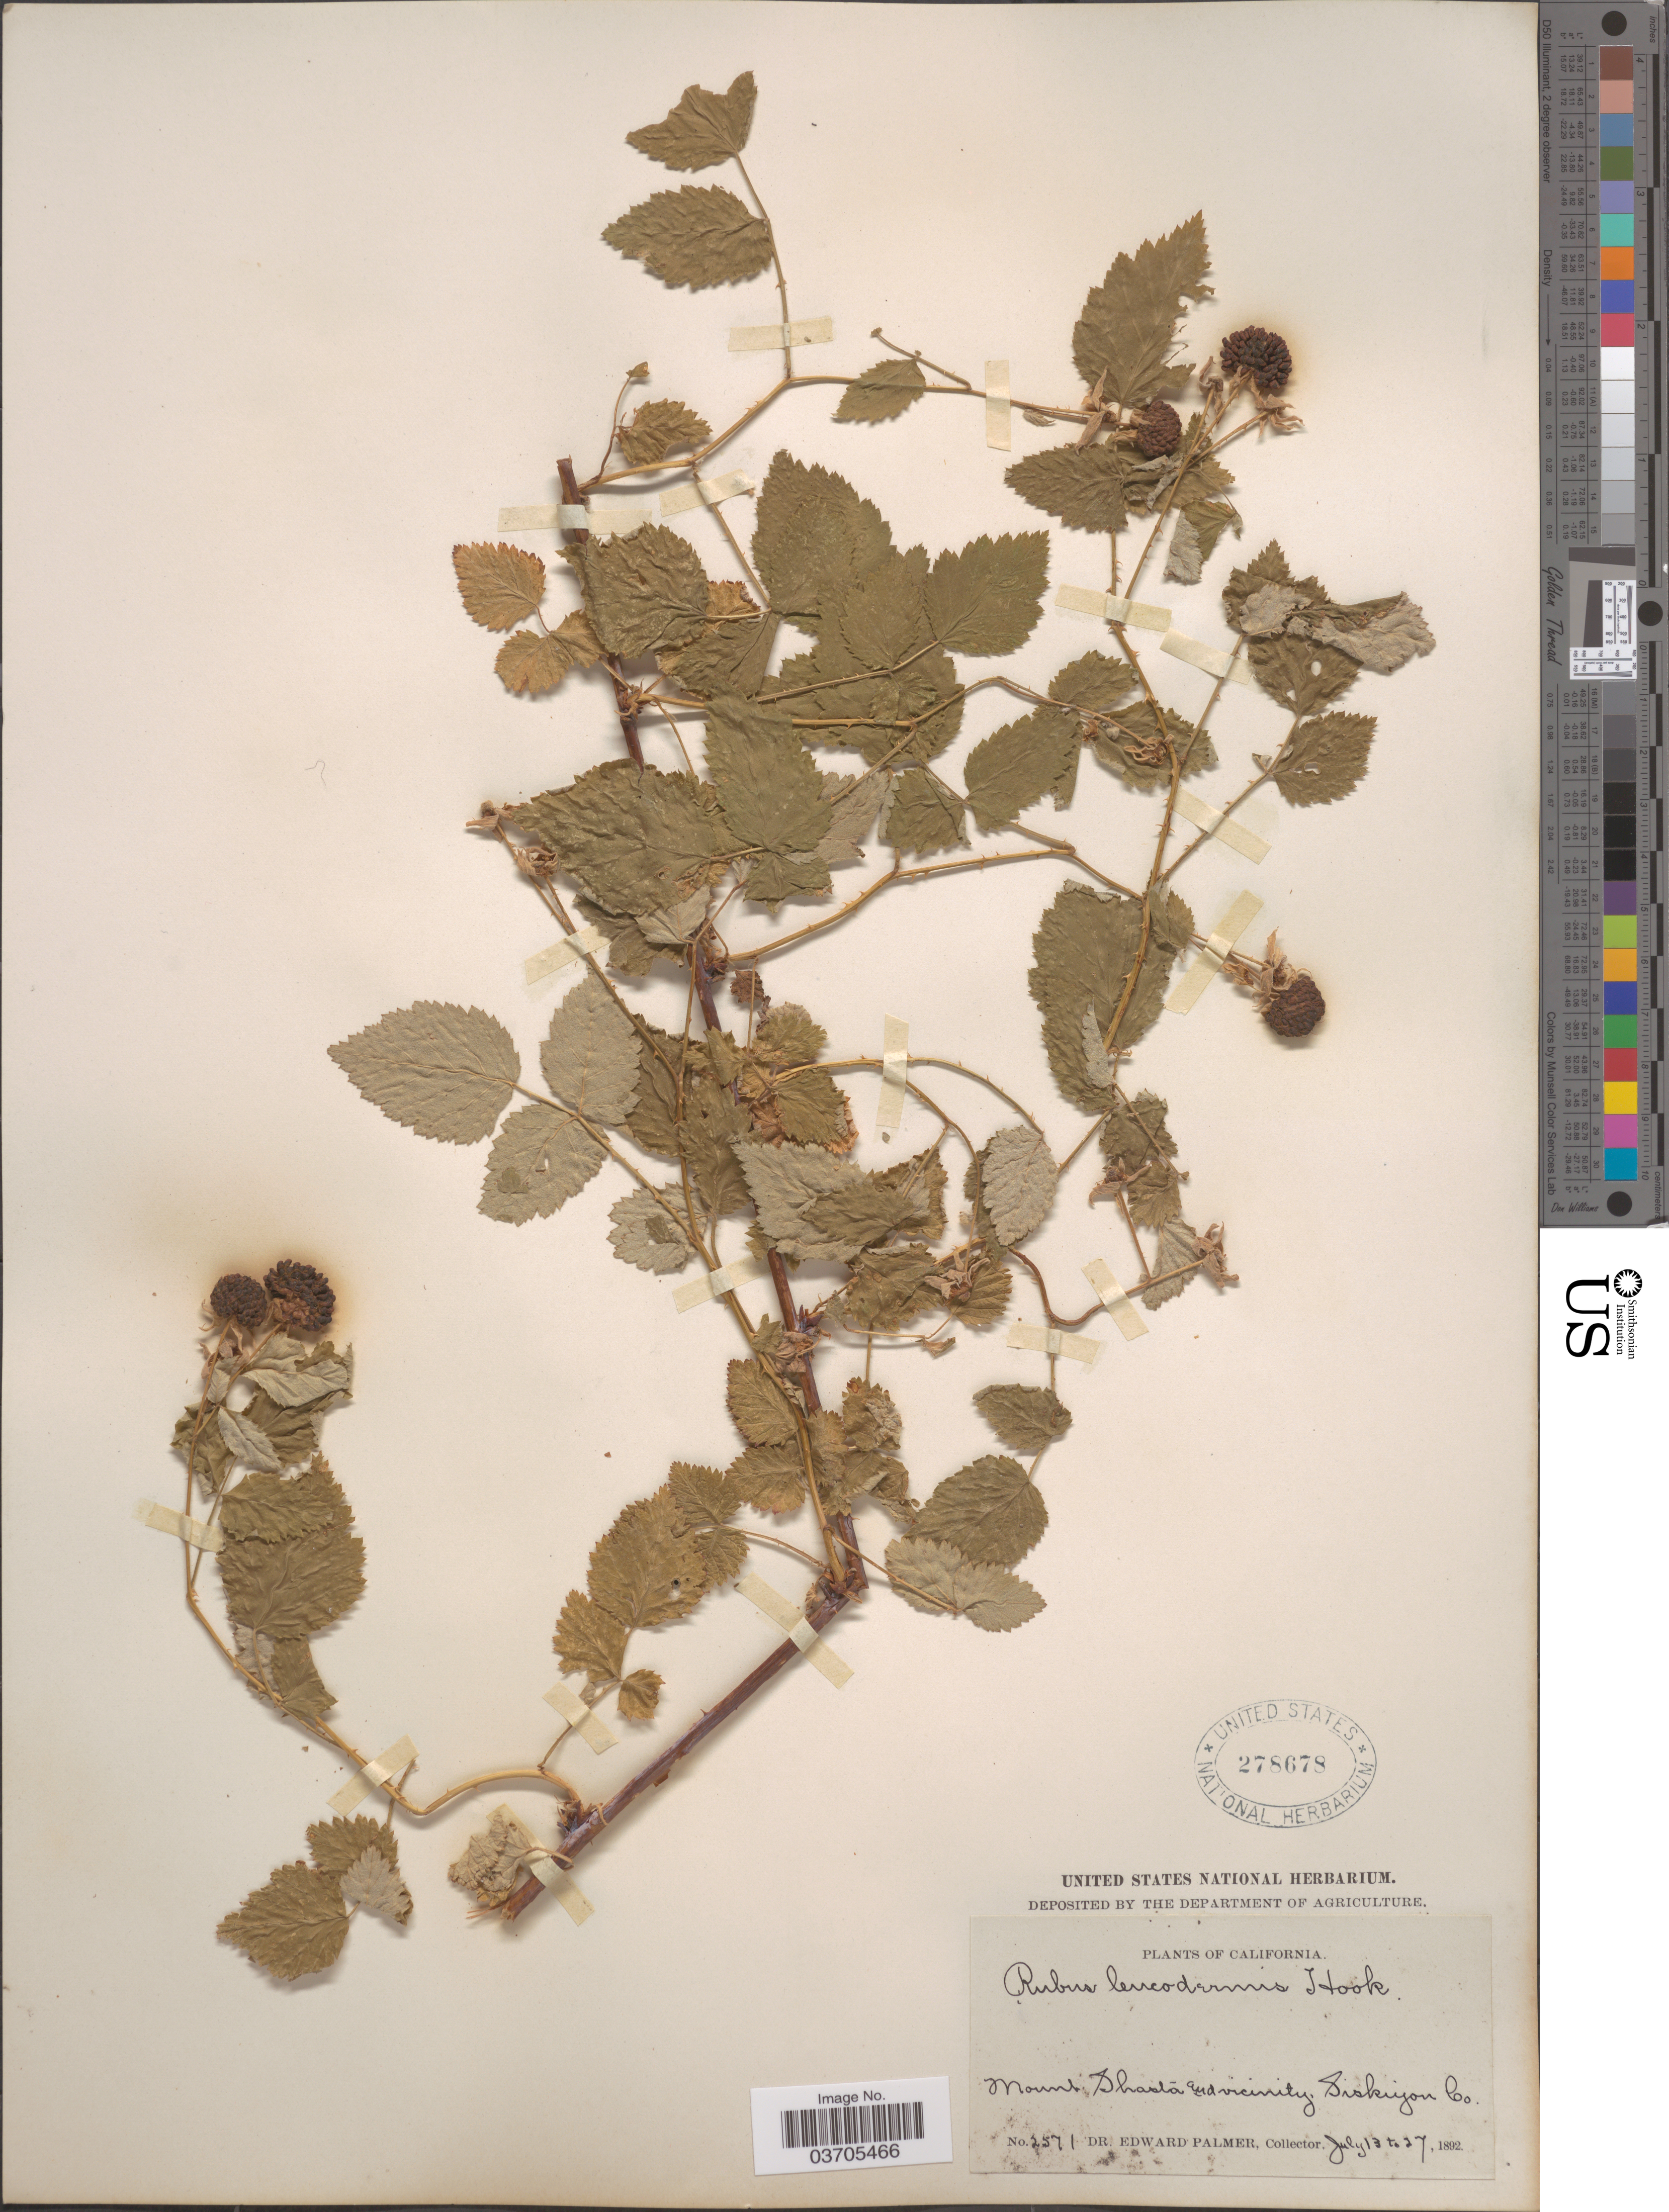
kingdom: Plantae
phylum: Tracheophyta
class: Magnoliopsida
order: Rosales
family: Rosaceae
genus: Rubus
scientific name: Rubus leucodermis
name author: Douglas ex Torr. & A. Gray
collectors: E. Palmer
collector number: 2571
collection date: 1892-07-13/1892-07-27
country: United States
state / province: California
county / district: Siskiyou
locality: Mount Shasta and vicinity, Siskiyou Co.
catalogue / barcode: US 278678